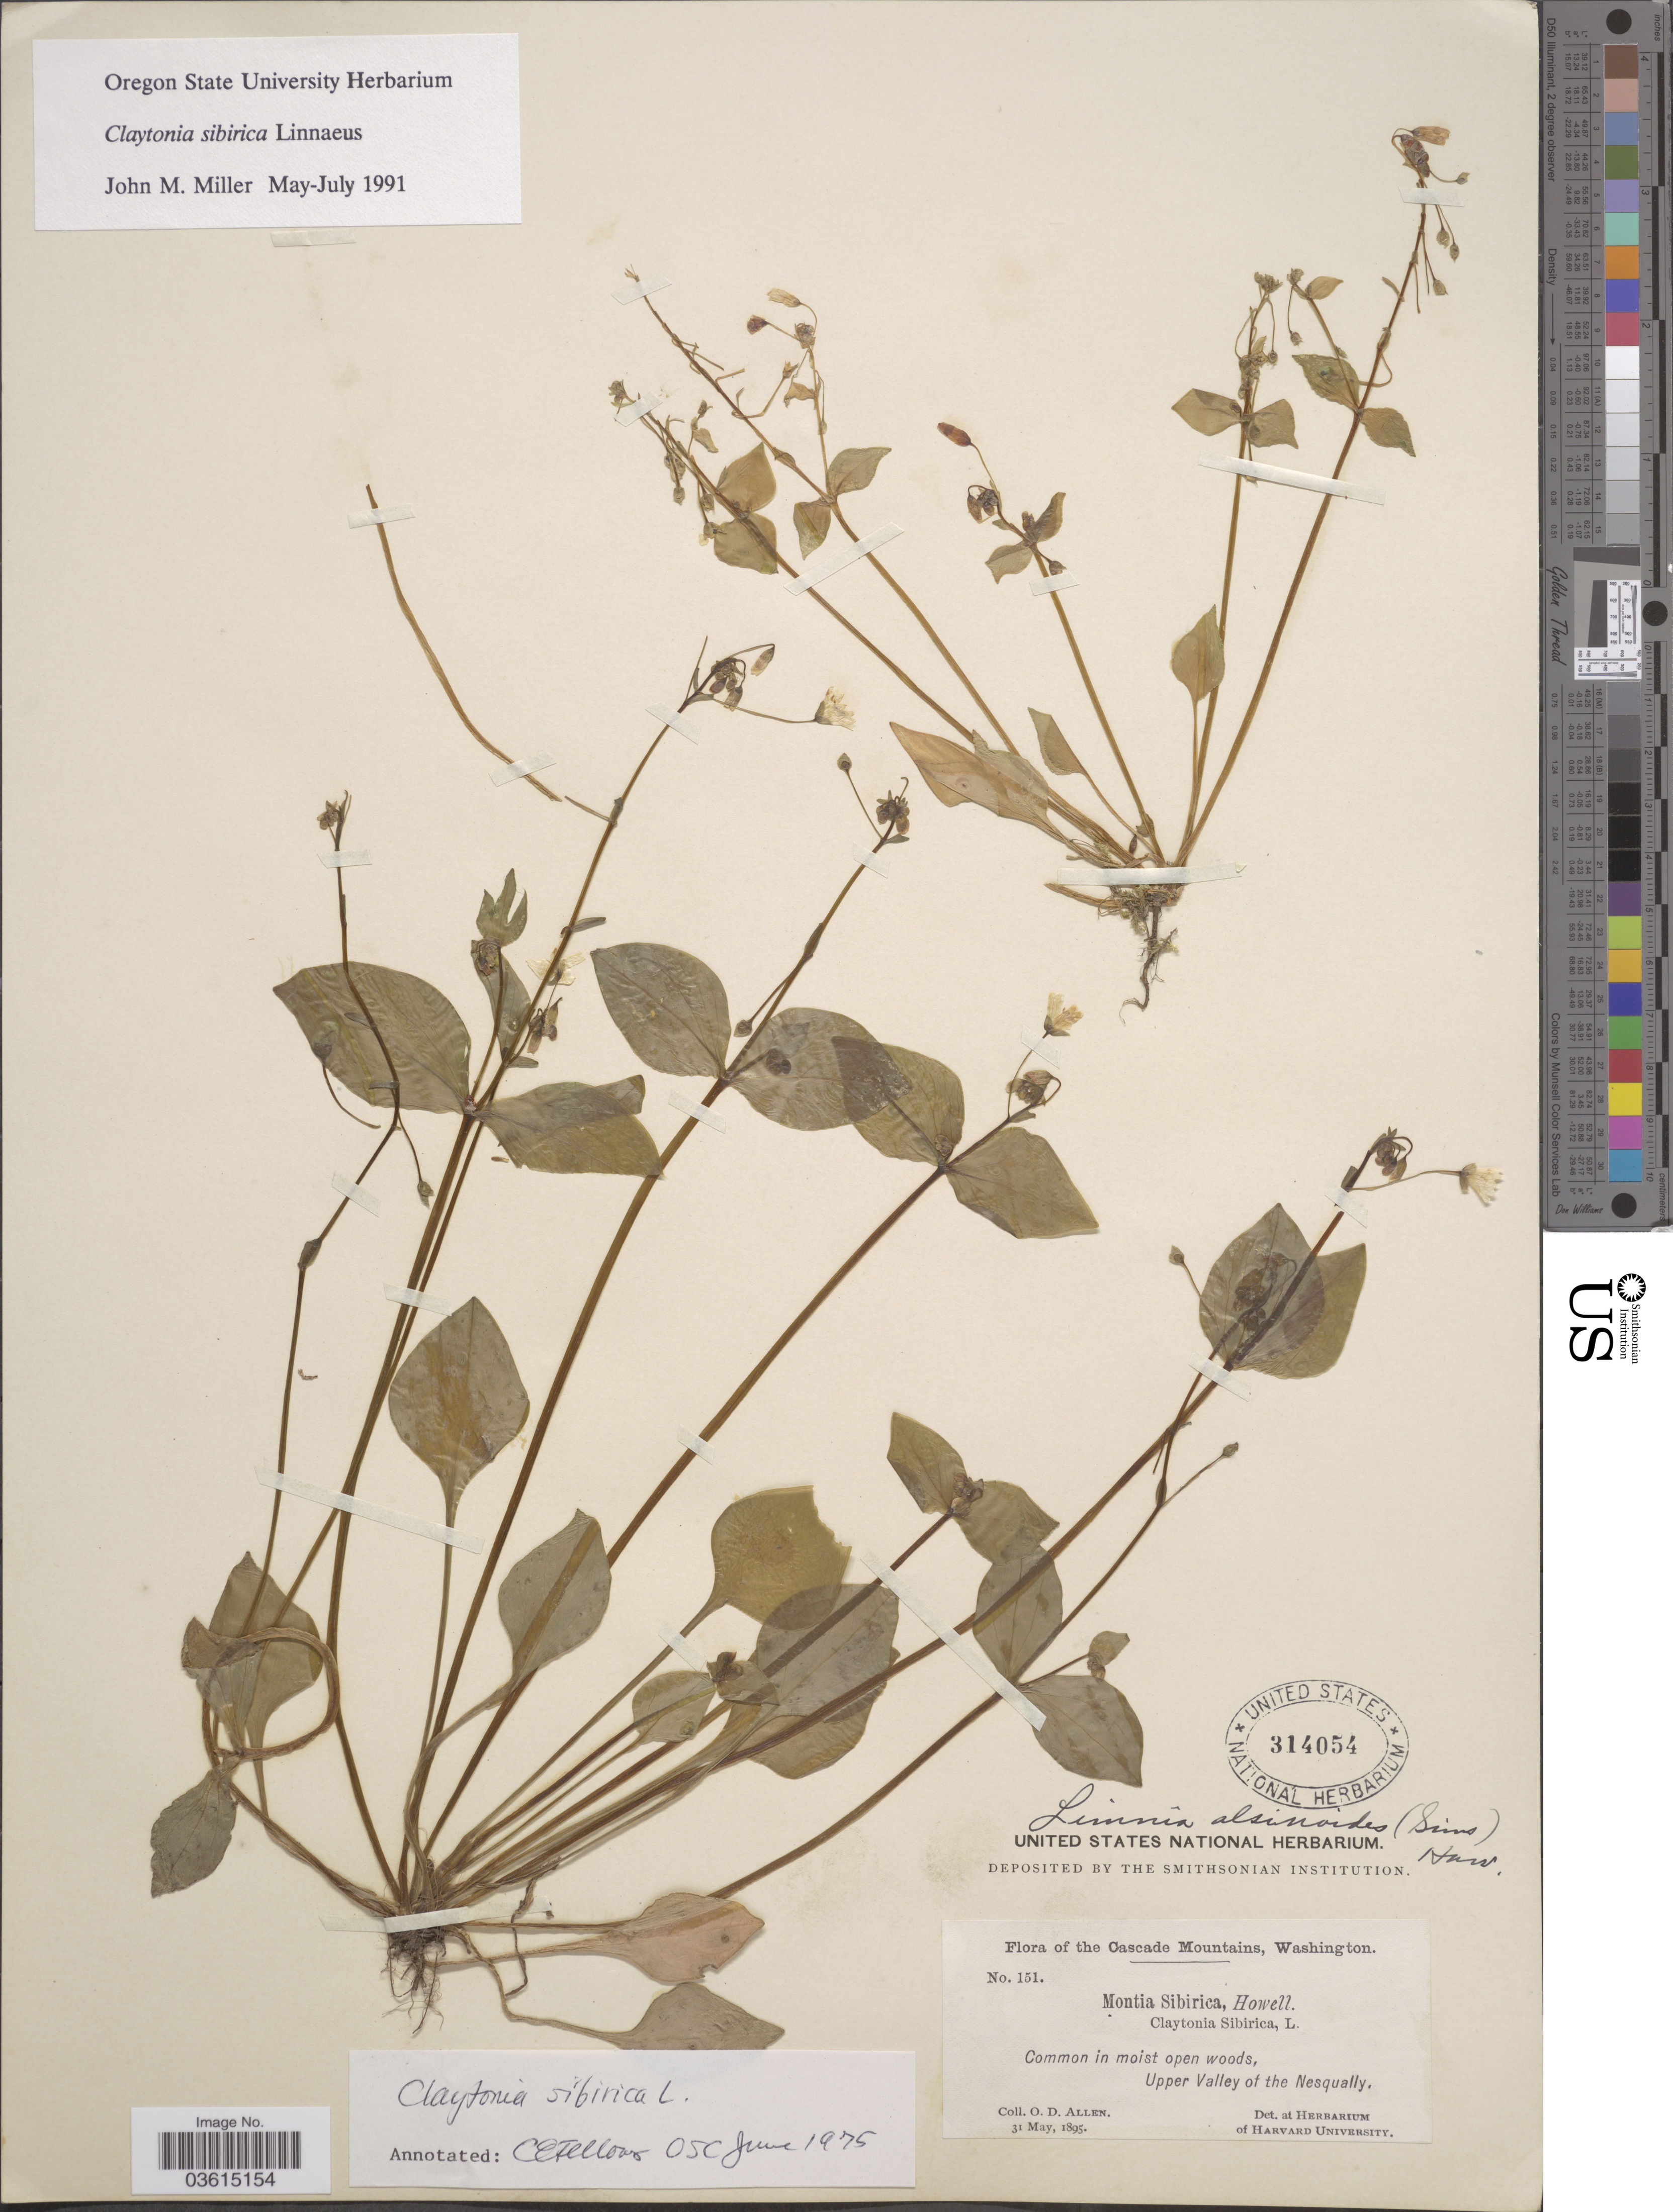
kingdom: Plantae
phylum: Tracheophyta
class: Magnoliopsida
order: Caryophyllales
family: Montiaceae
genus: Claytonia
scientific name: Claytonia sibirica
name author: L.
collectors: O. D. Allen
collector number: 151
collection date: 1895-05-31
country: United States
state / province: Washington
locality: The Cascade Mountains. Upper Valley of the Nesqually.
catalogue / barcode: US 314054